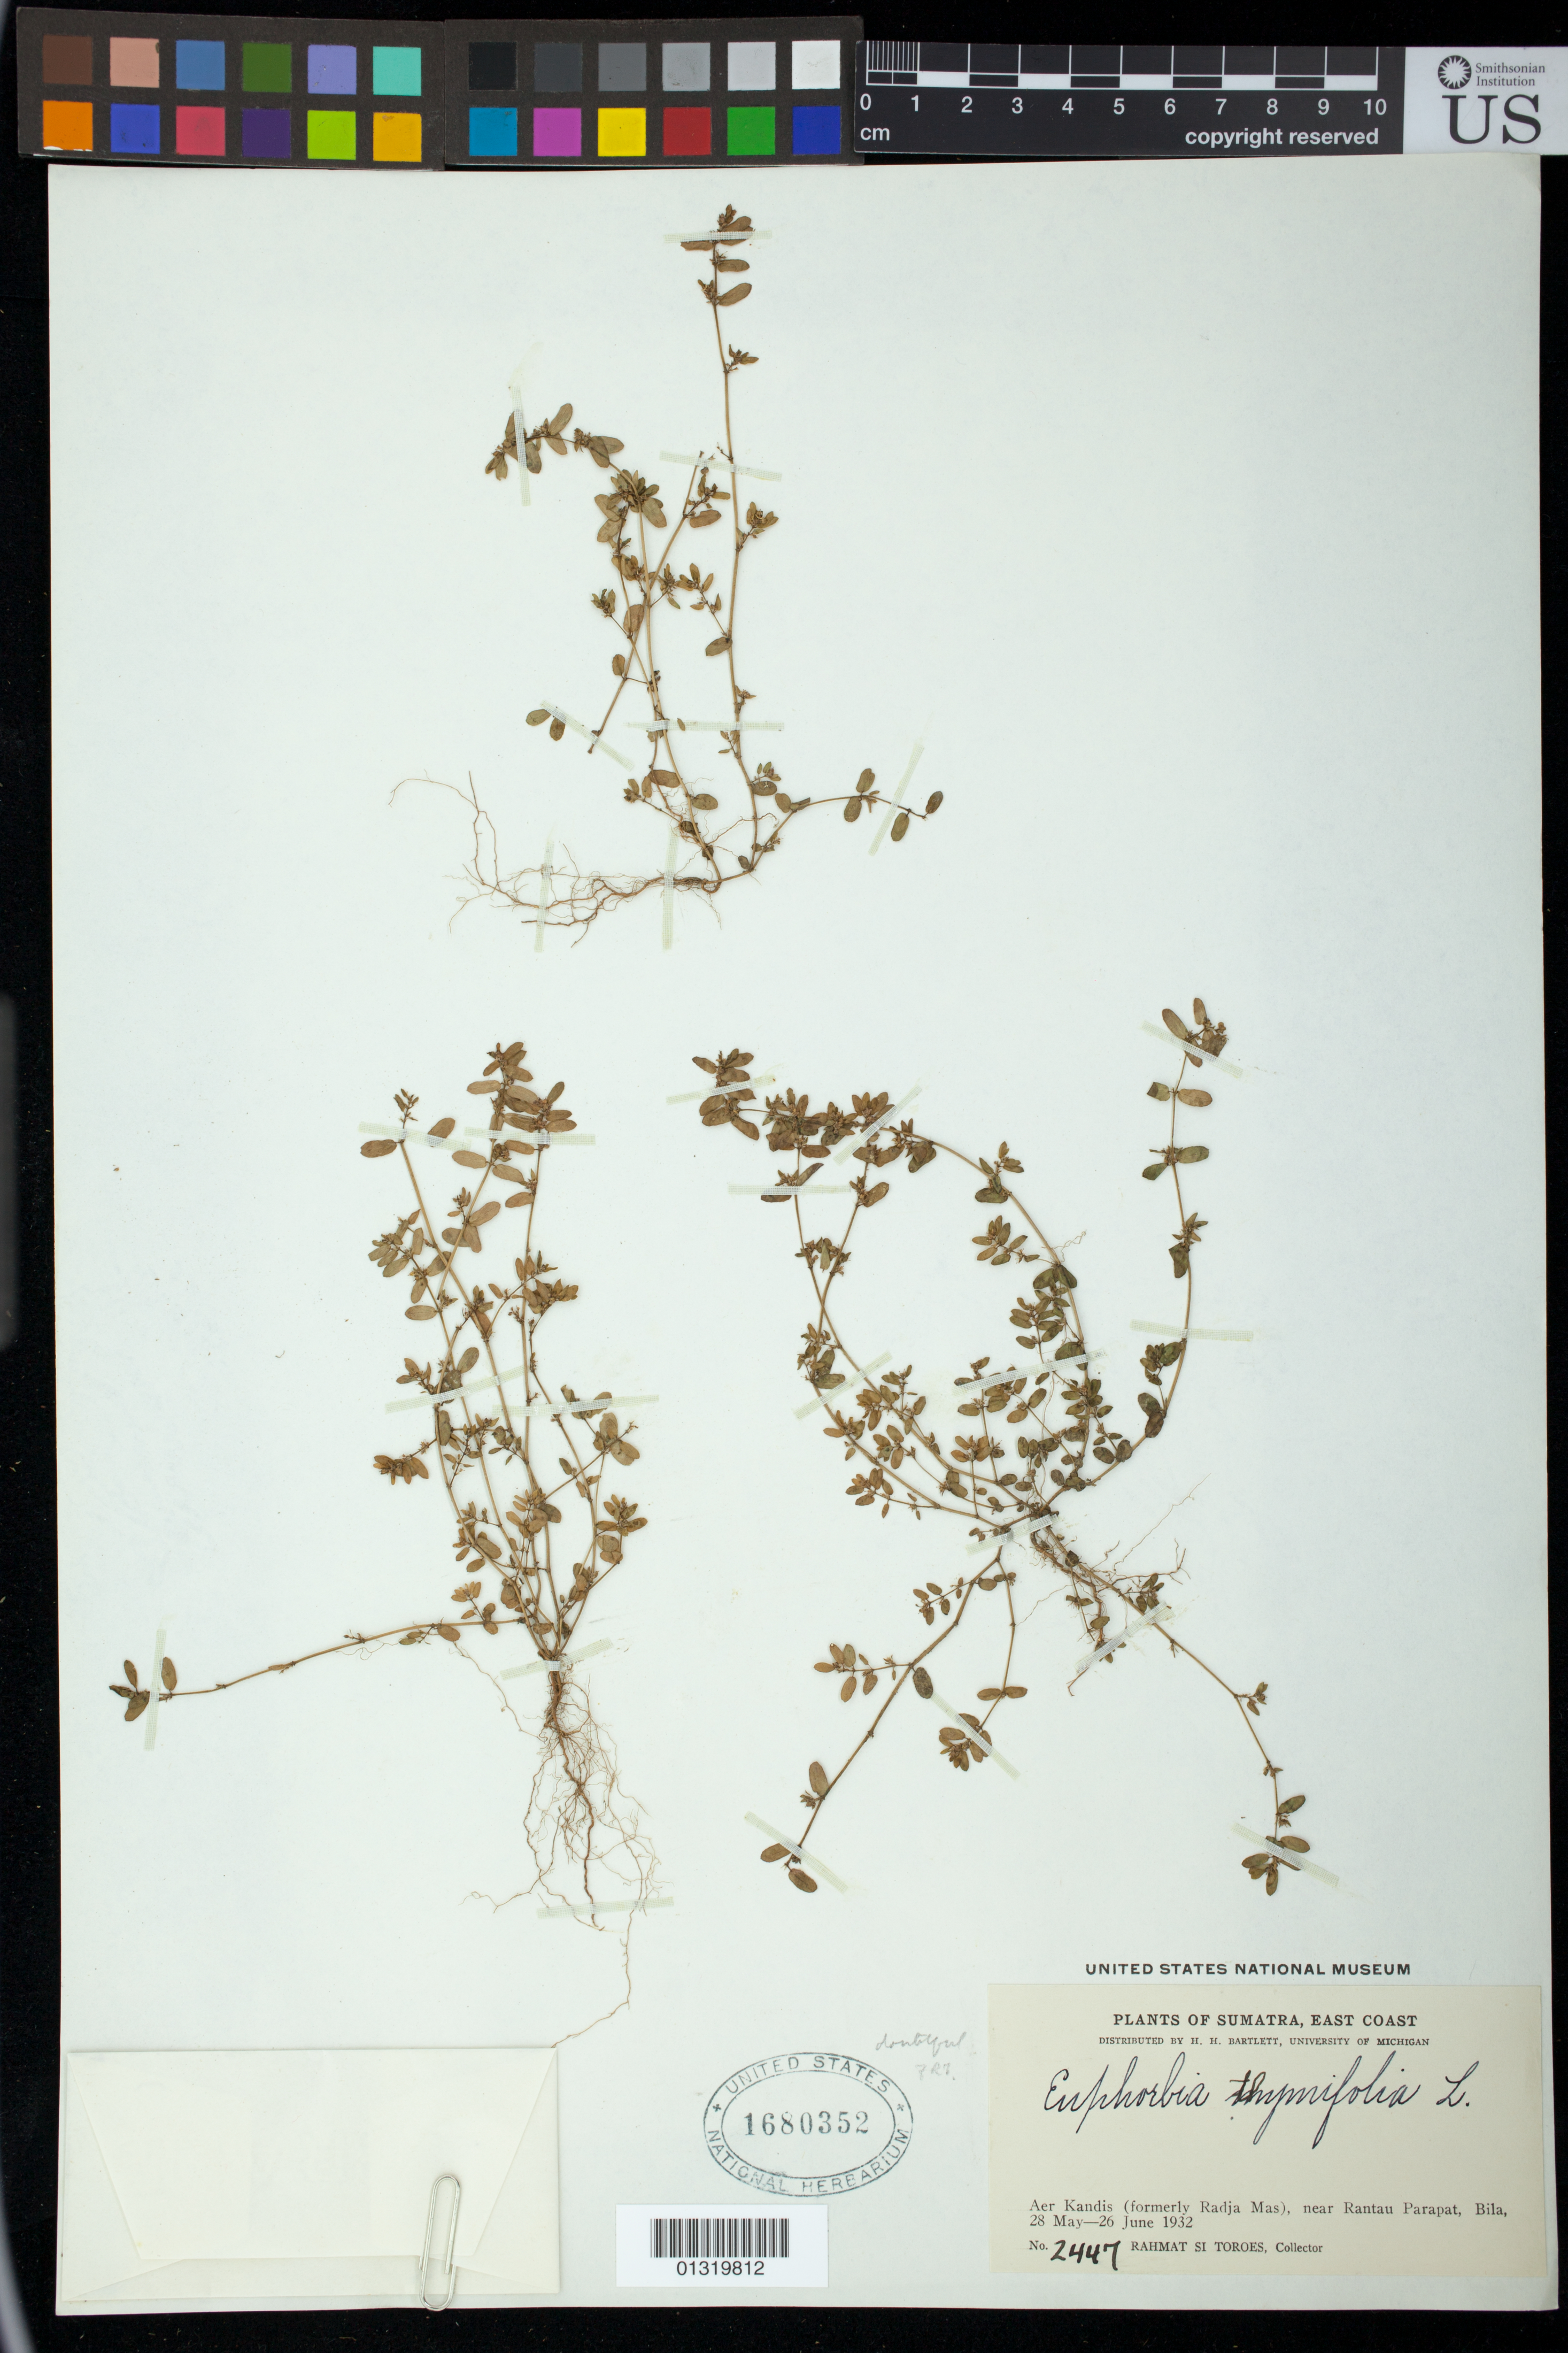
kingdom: Plantae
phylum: Tracheophyta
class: Magnoliopsida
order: Malpighiales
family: Euphorbiaceae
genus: Euphorbia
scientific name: Euphorbia sp.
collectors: Rahmat Si Boeea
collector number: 2447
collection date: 1932-05-28/1932-06-26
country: Indonesia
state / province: Sumatra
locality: Aer Kandis (formerly Radja Mas), near Rantau Parapat, Bila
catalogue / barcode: US 1680352